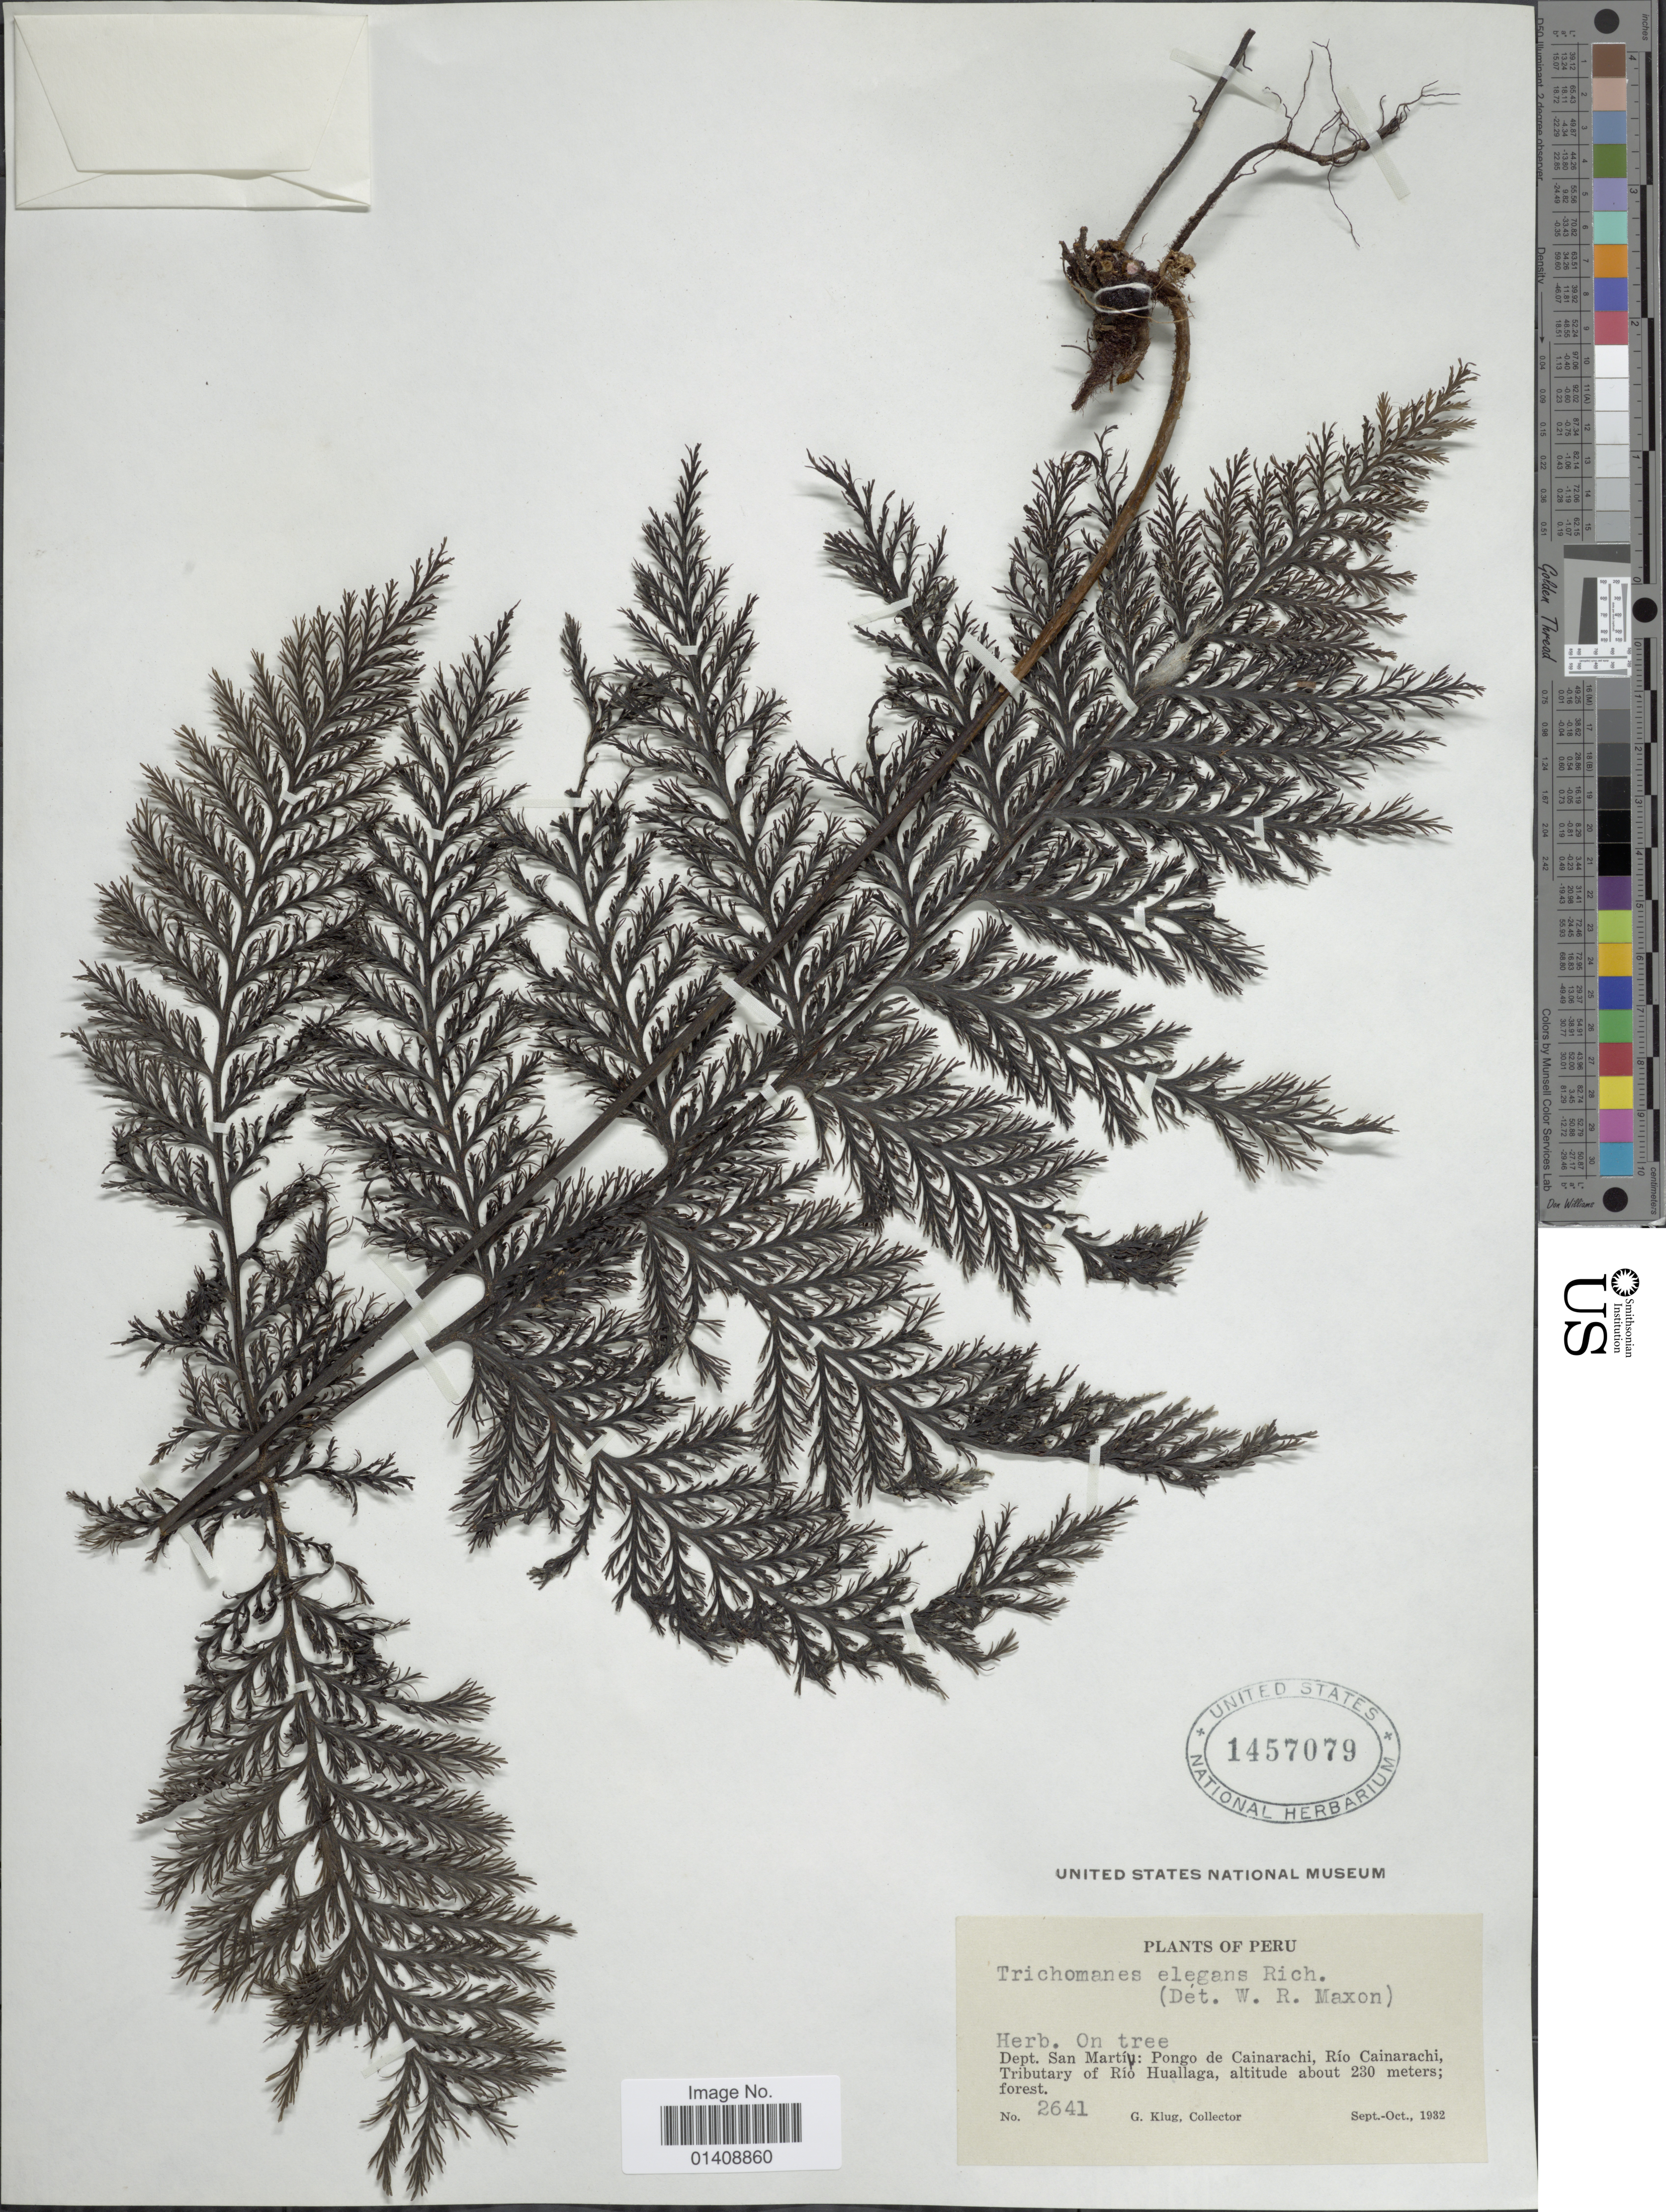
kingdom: Plantae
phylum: Tracheophyta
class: Polypodiopsida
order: Hymenophyllales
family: Hymenophyllaceae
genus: Trichomanes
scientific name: Trichomanes elegans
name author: Rich.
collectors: G. Klug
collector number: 2641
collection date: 1932-09/1932-10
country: Peru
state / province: San Martín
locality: Pongo de Cainarachi, Rio Cainarachi, Tributary of Rio Huallaga.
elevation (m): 230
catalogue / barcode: US 1457079